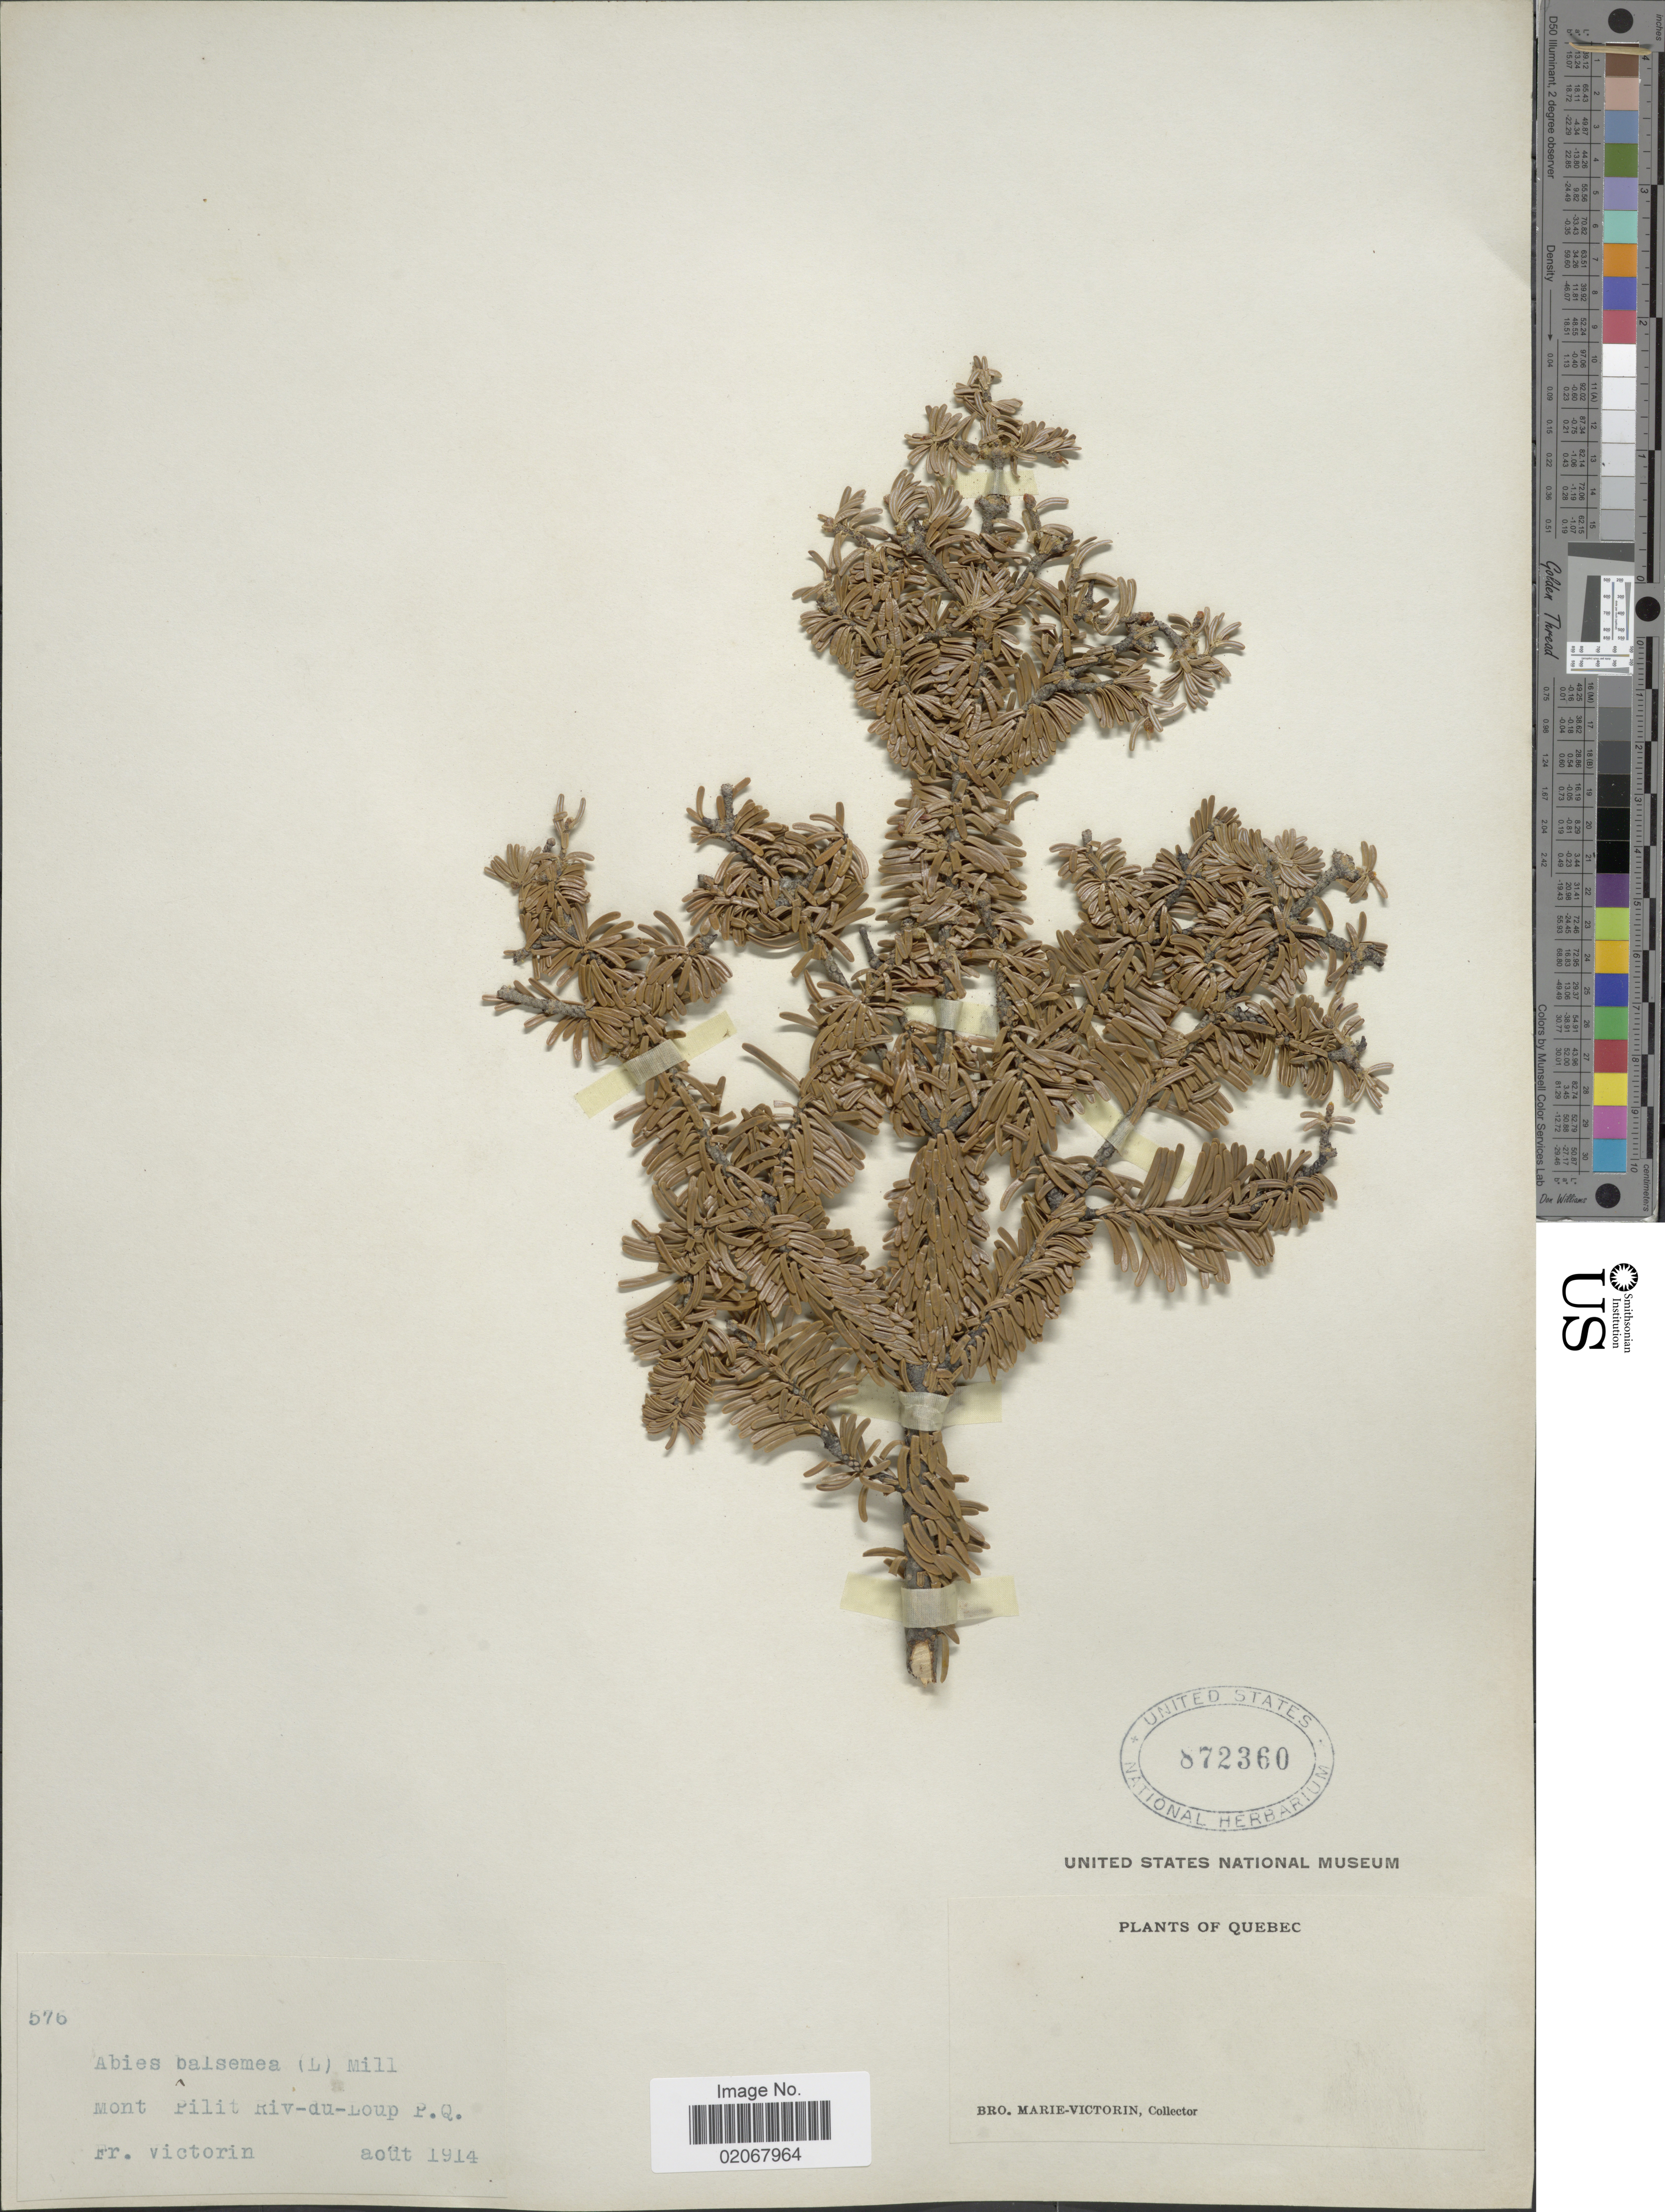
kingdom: Plantae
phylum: Tracheophyta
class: Pinopsida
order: Pinales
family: Pinaceae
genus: Abies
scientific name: Abies balsamea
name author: (L.) Mill.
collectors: Fr. Marie-Victorin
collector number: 576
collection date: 1914-08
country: Canada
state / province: Quebec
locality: Mont Pilit Riv-du-Loup P. Q.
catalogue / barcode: US 872360